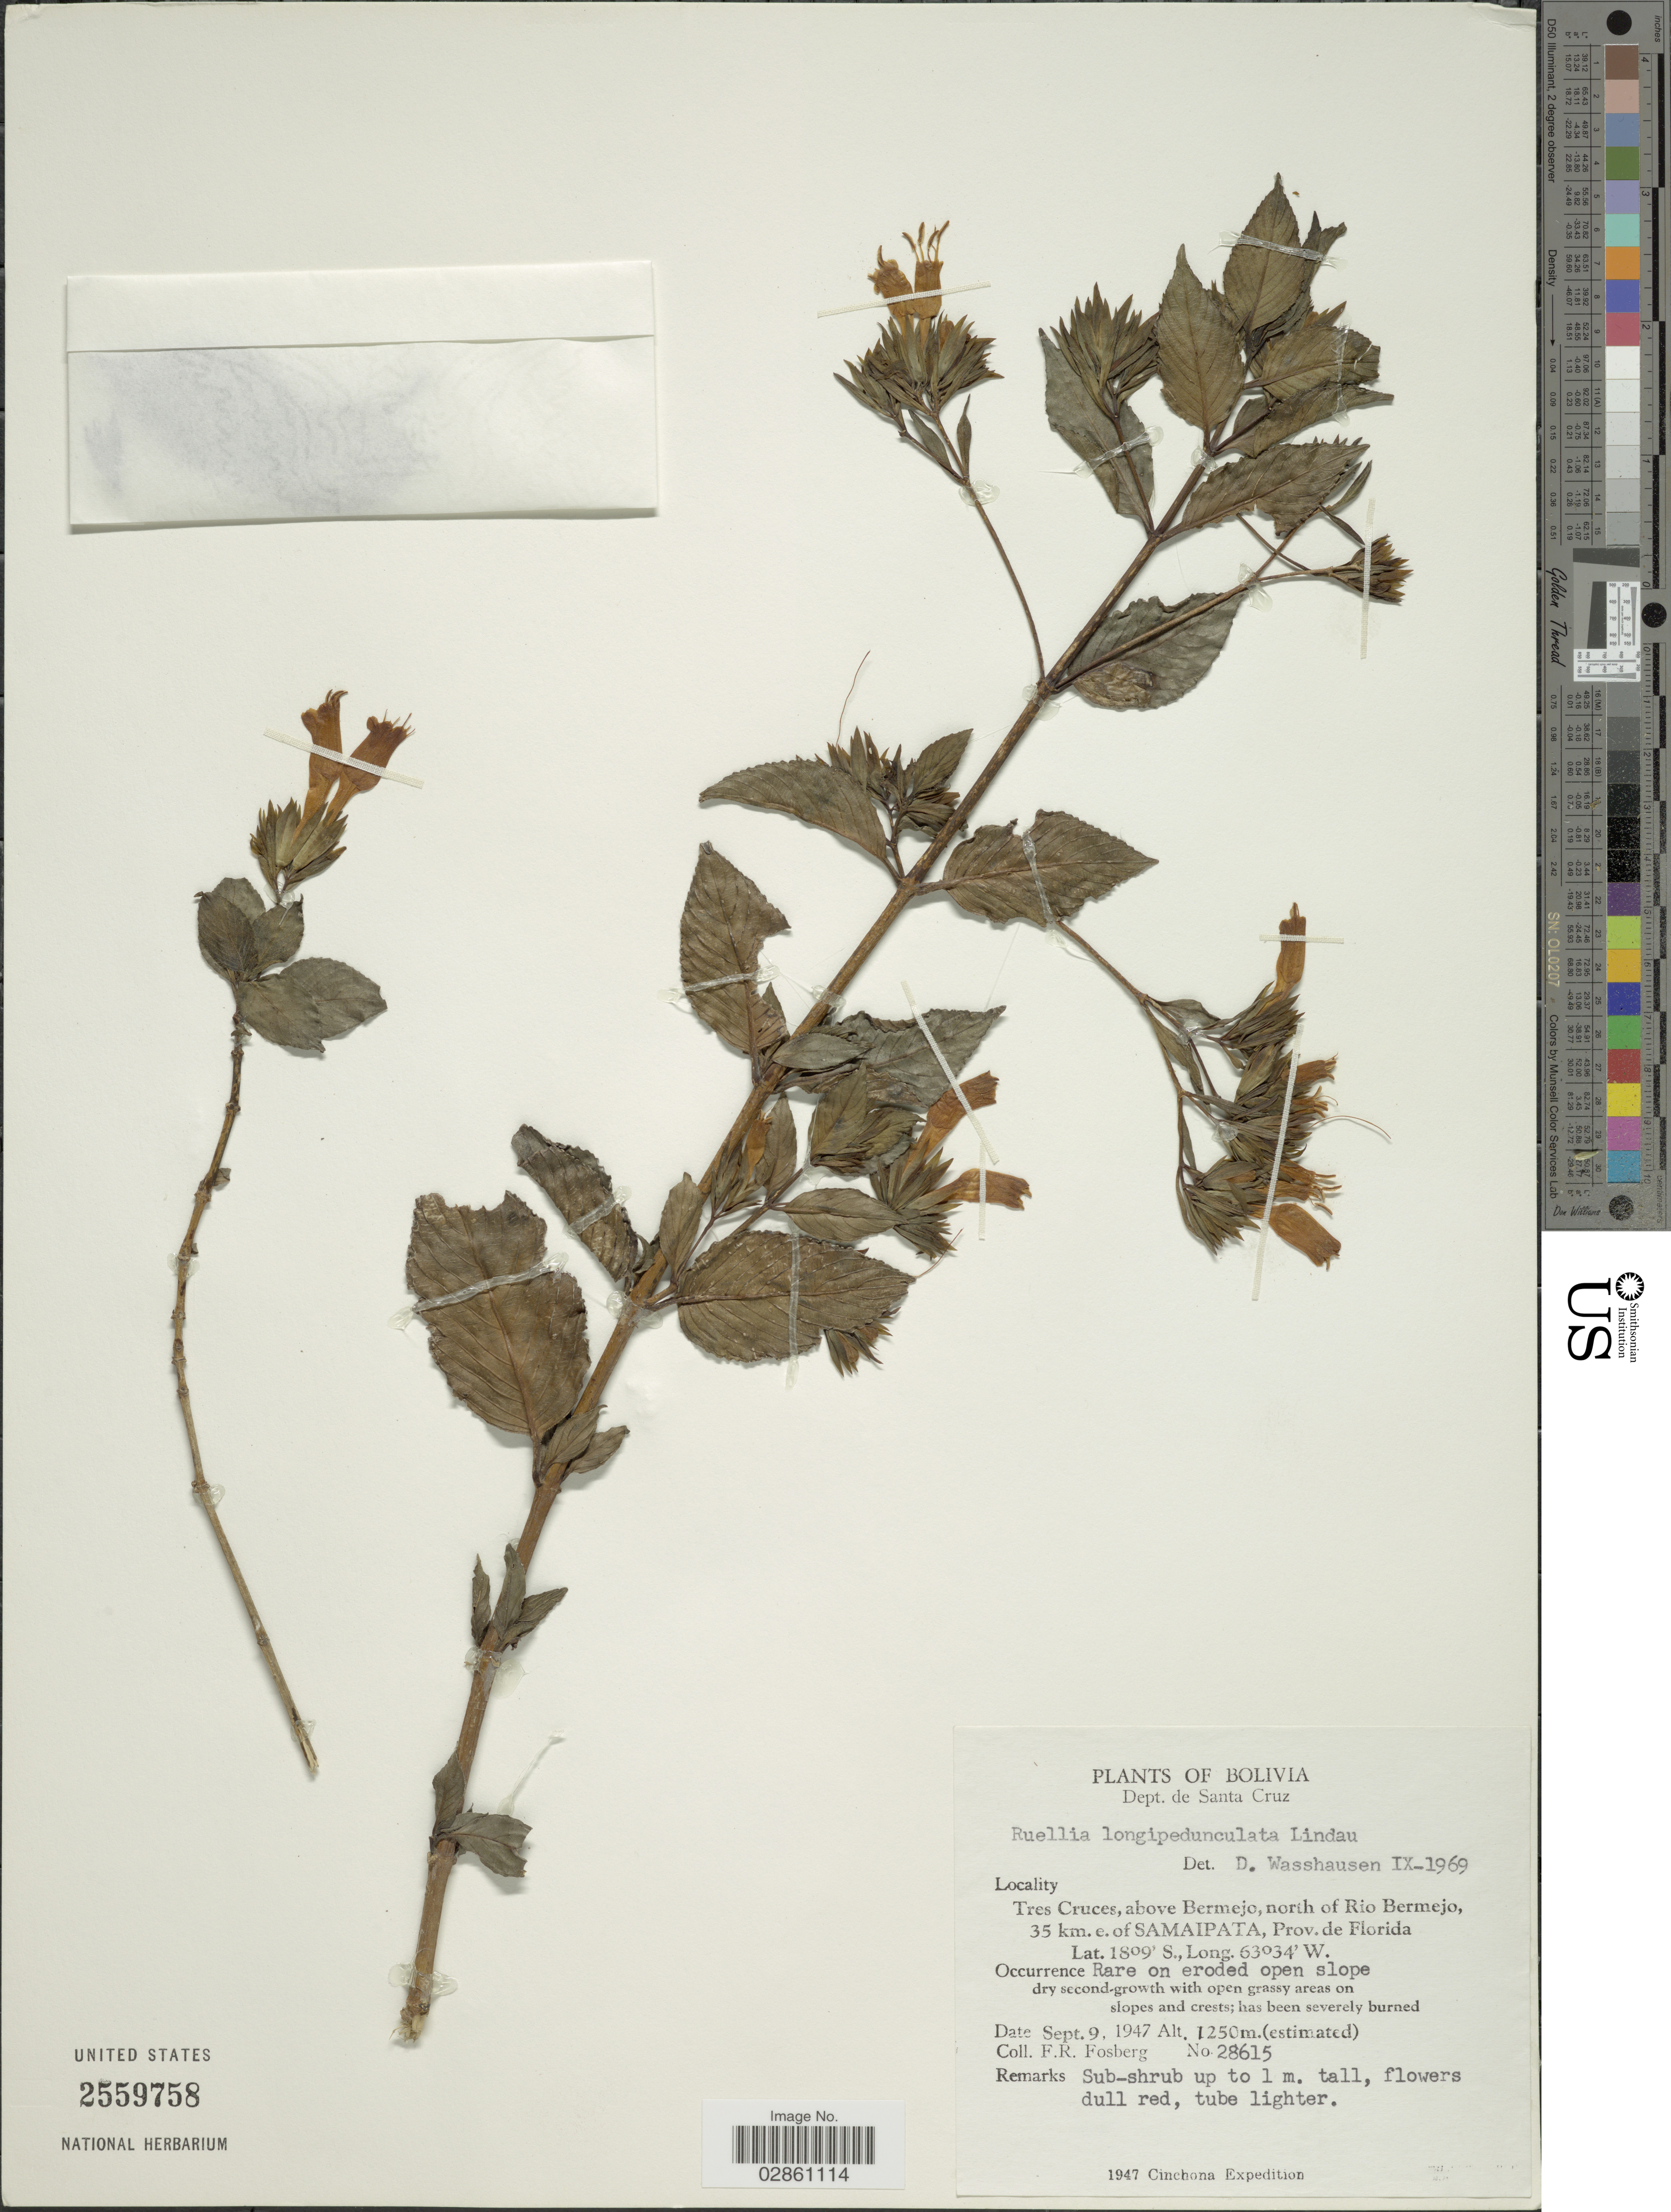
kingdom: Plantae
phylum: Tracheophyta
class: Magnoliopsida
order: Lamiales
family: Acanthaceae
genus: Ruellia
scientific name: Ruellia longipedunculata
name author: Lindau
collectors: F. R. Fosberg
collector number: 28615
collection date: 1947-09-09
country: Bolivia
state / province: Santa Cruz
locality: Dept. de Santa Cruz. Tres Cruces, above Bermejo, north of Rio Bermejo, 35 km. e. of Samaipata, Prov. de Florida.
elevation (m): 1250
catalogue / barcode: US 2559758